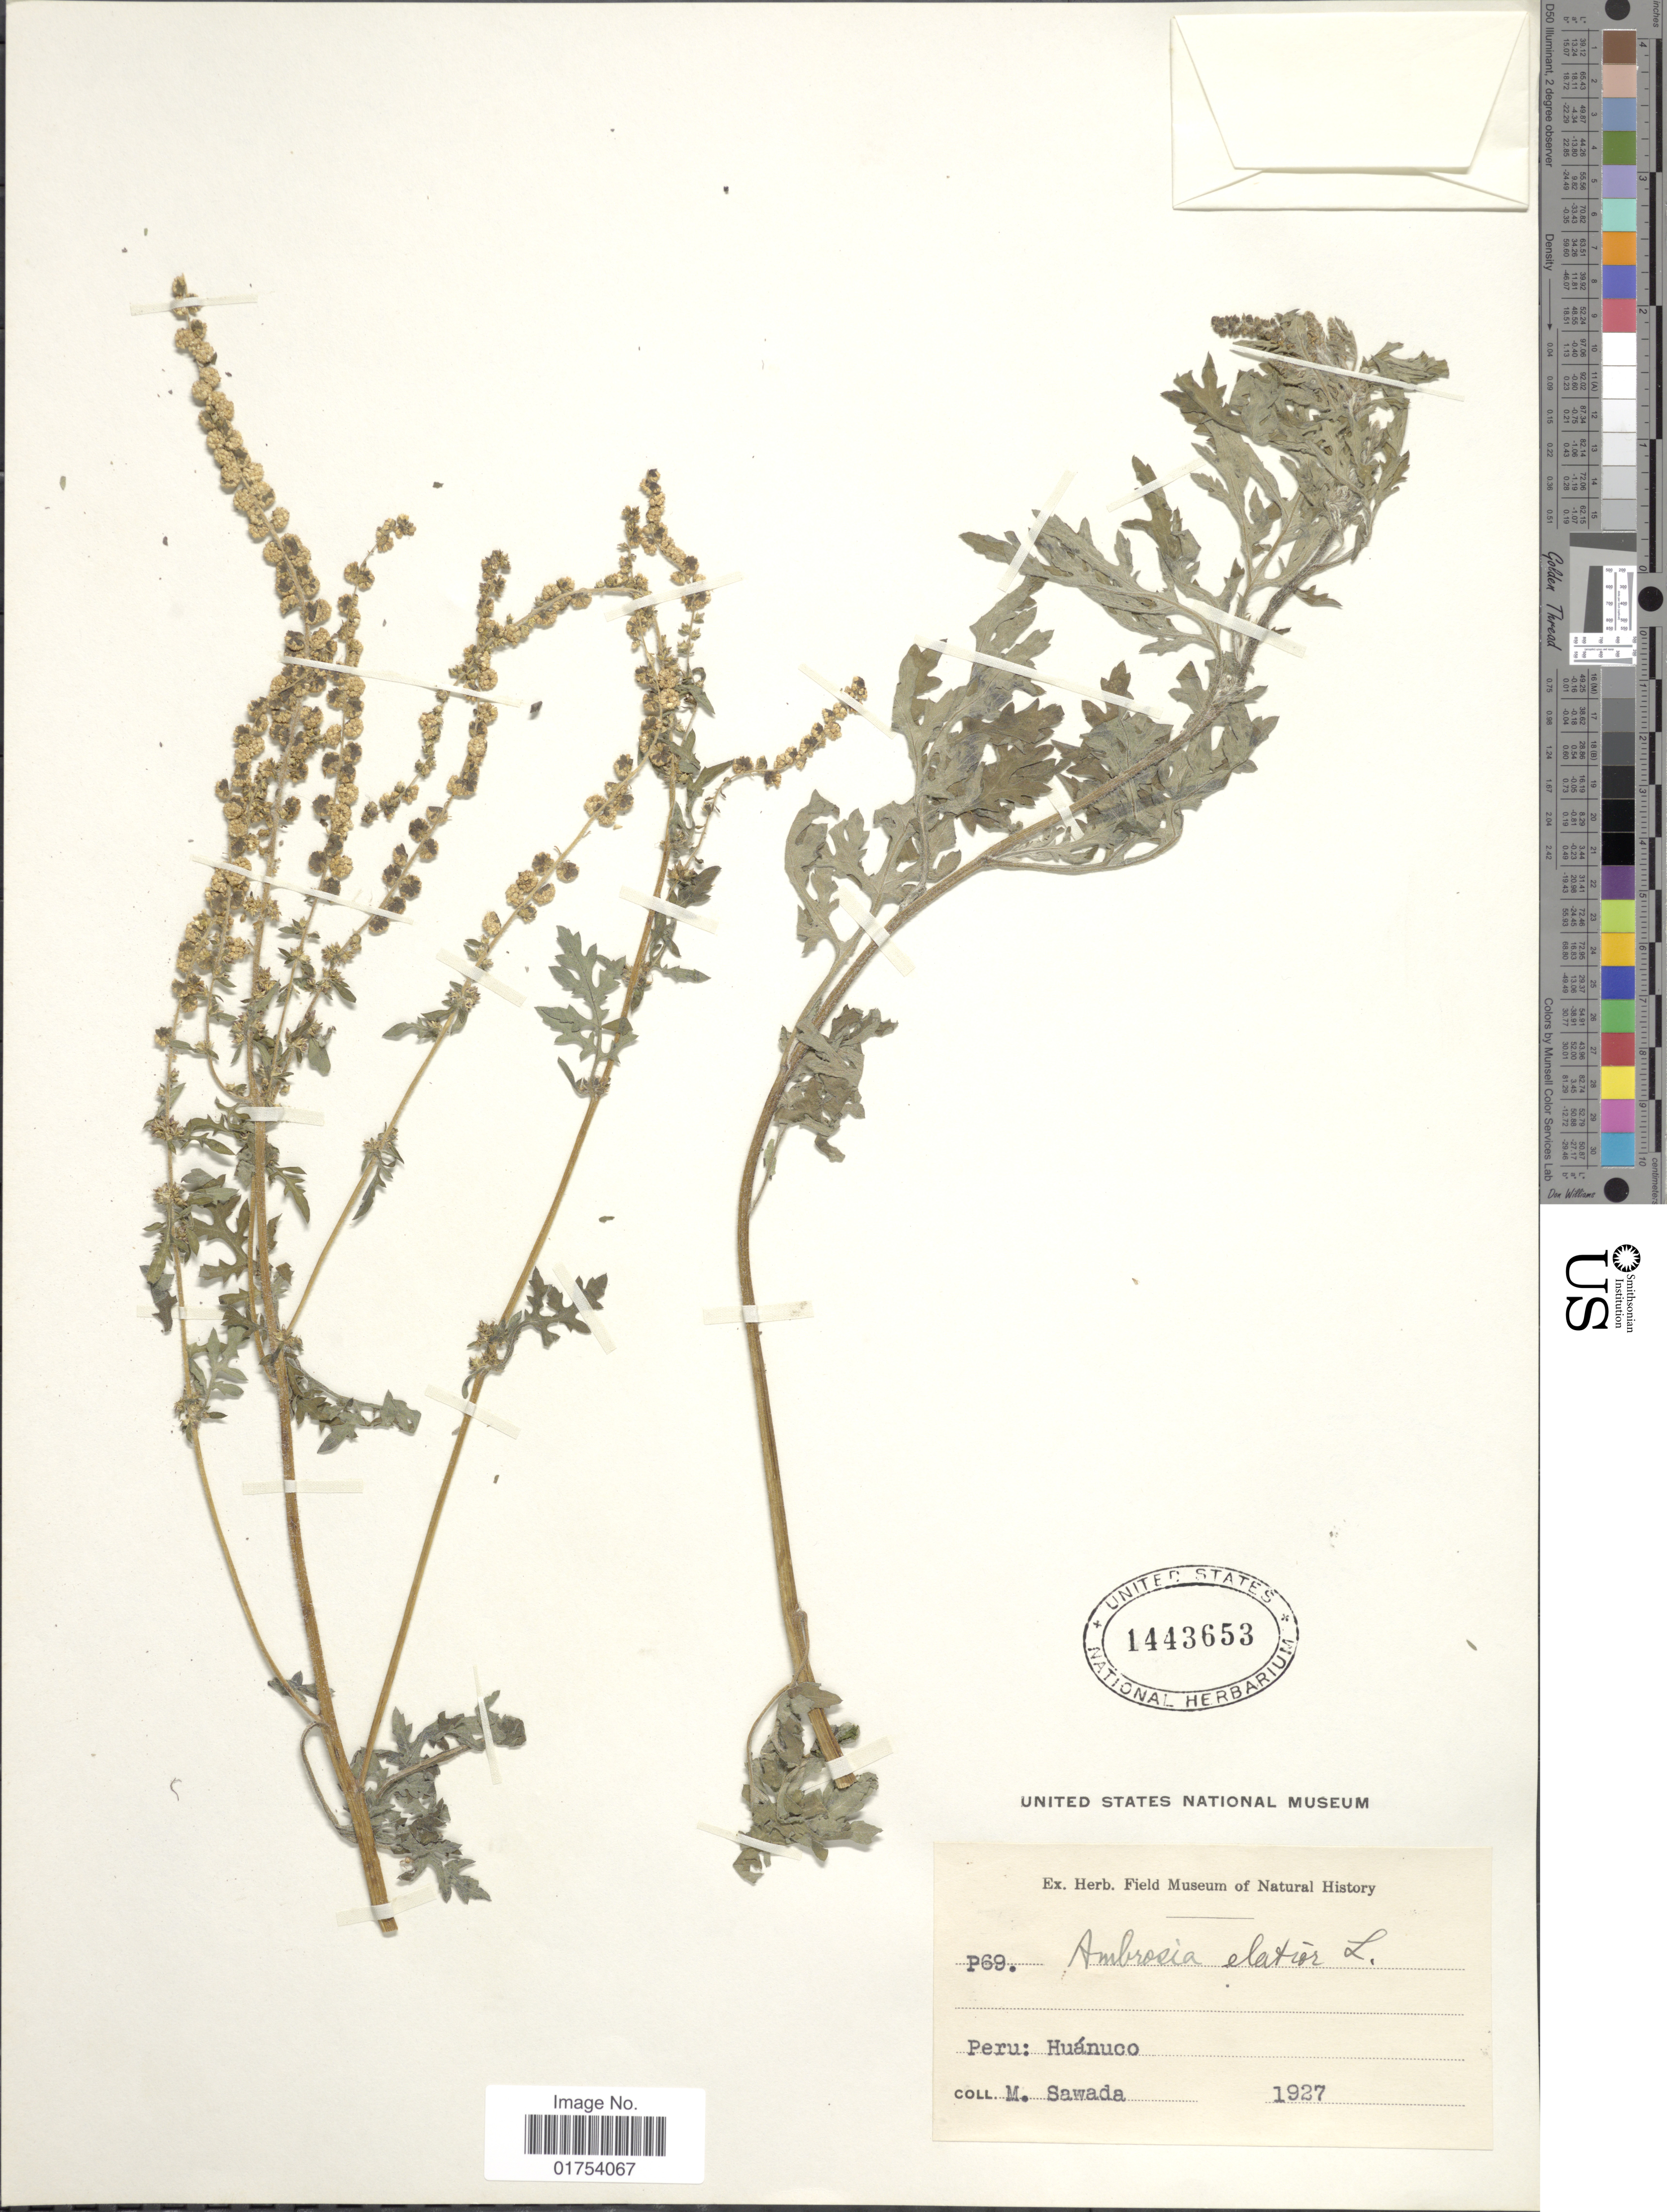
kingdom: Plantae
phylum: Tracheophyta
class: Magnoliopsida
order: Asterales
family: Asteraceae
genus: Ambrosia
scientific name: Ambrosia elatior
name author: L.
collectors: M. Sawada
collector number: P69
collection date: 1927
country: Peru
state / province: Huánuco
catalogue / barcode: US 1443653